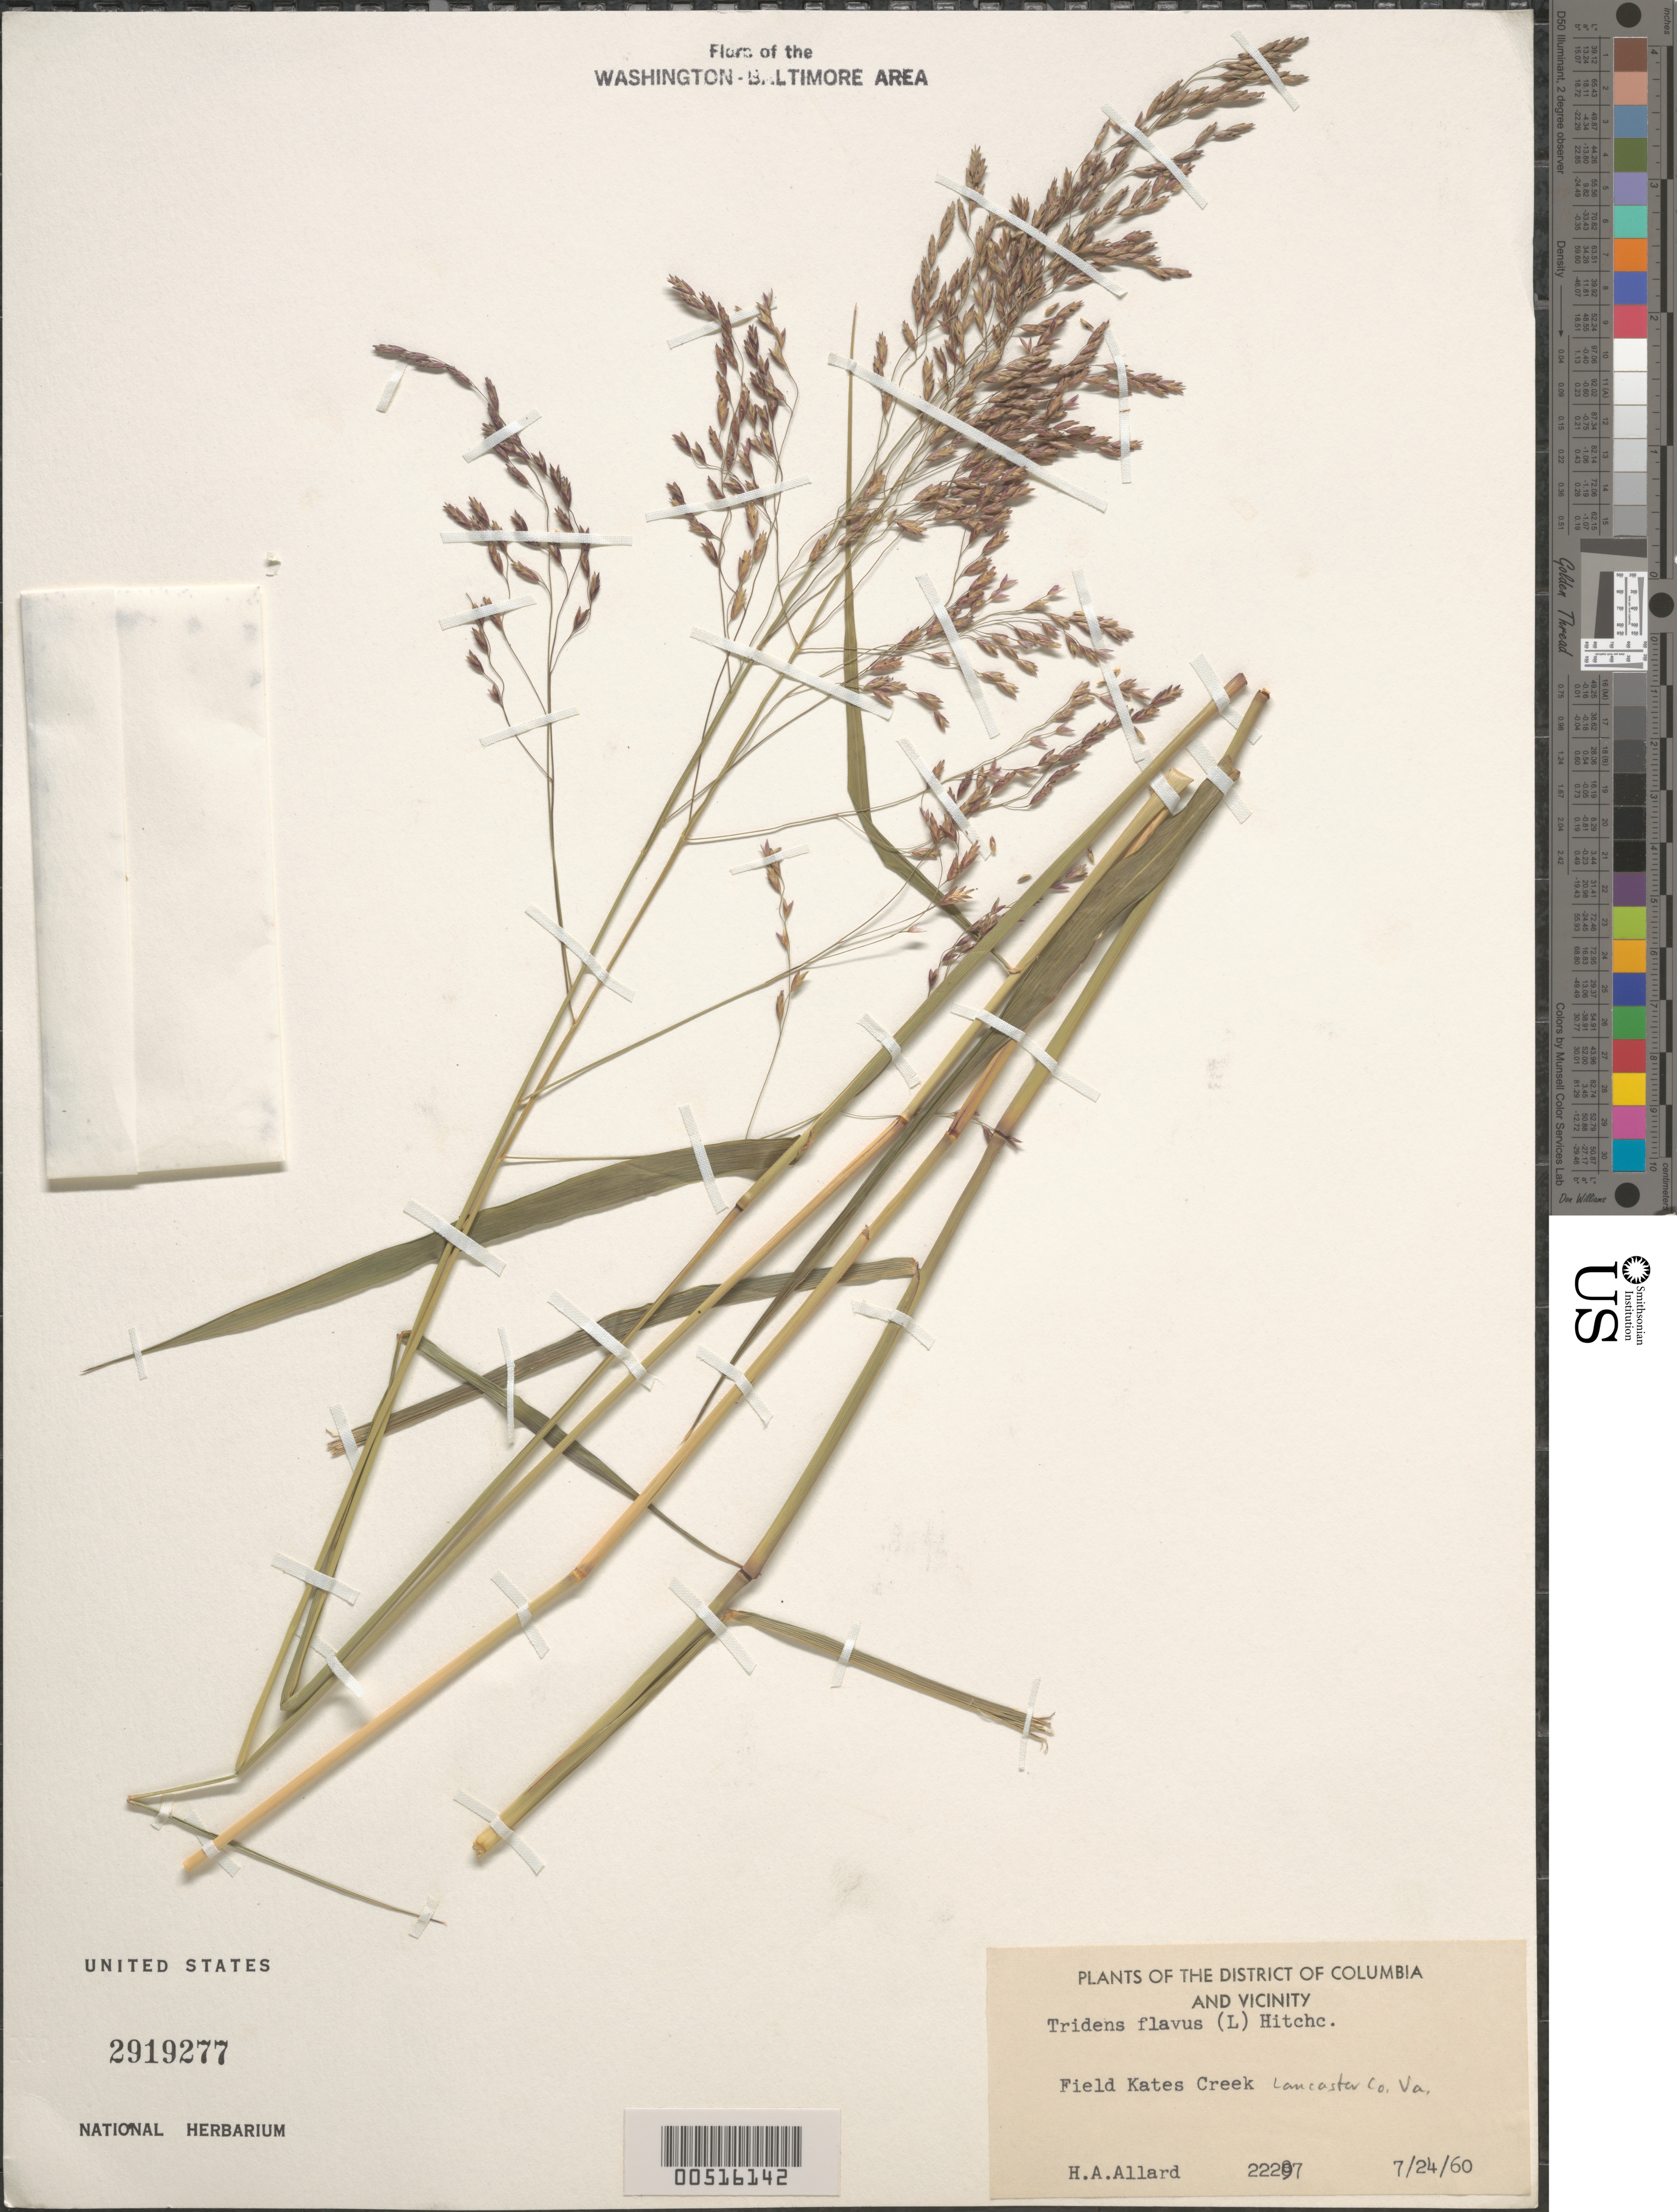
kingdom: Plantae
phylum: Tracheophyta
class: Liliopsida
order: Poales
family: Poaceae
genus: Tridens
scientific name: Tridens flavus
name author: (L.) Hitchc.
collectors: H. A. Allard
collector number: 22297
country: United States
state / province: Virginia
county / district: Lancaster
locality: Kates Creek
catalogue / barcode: US 2919277